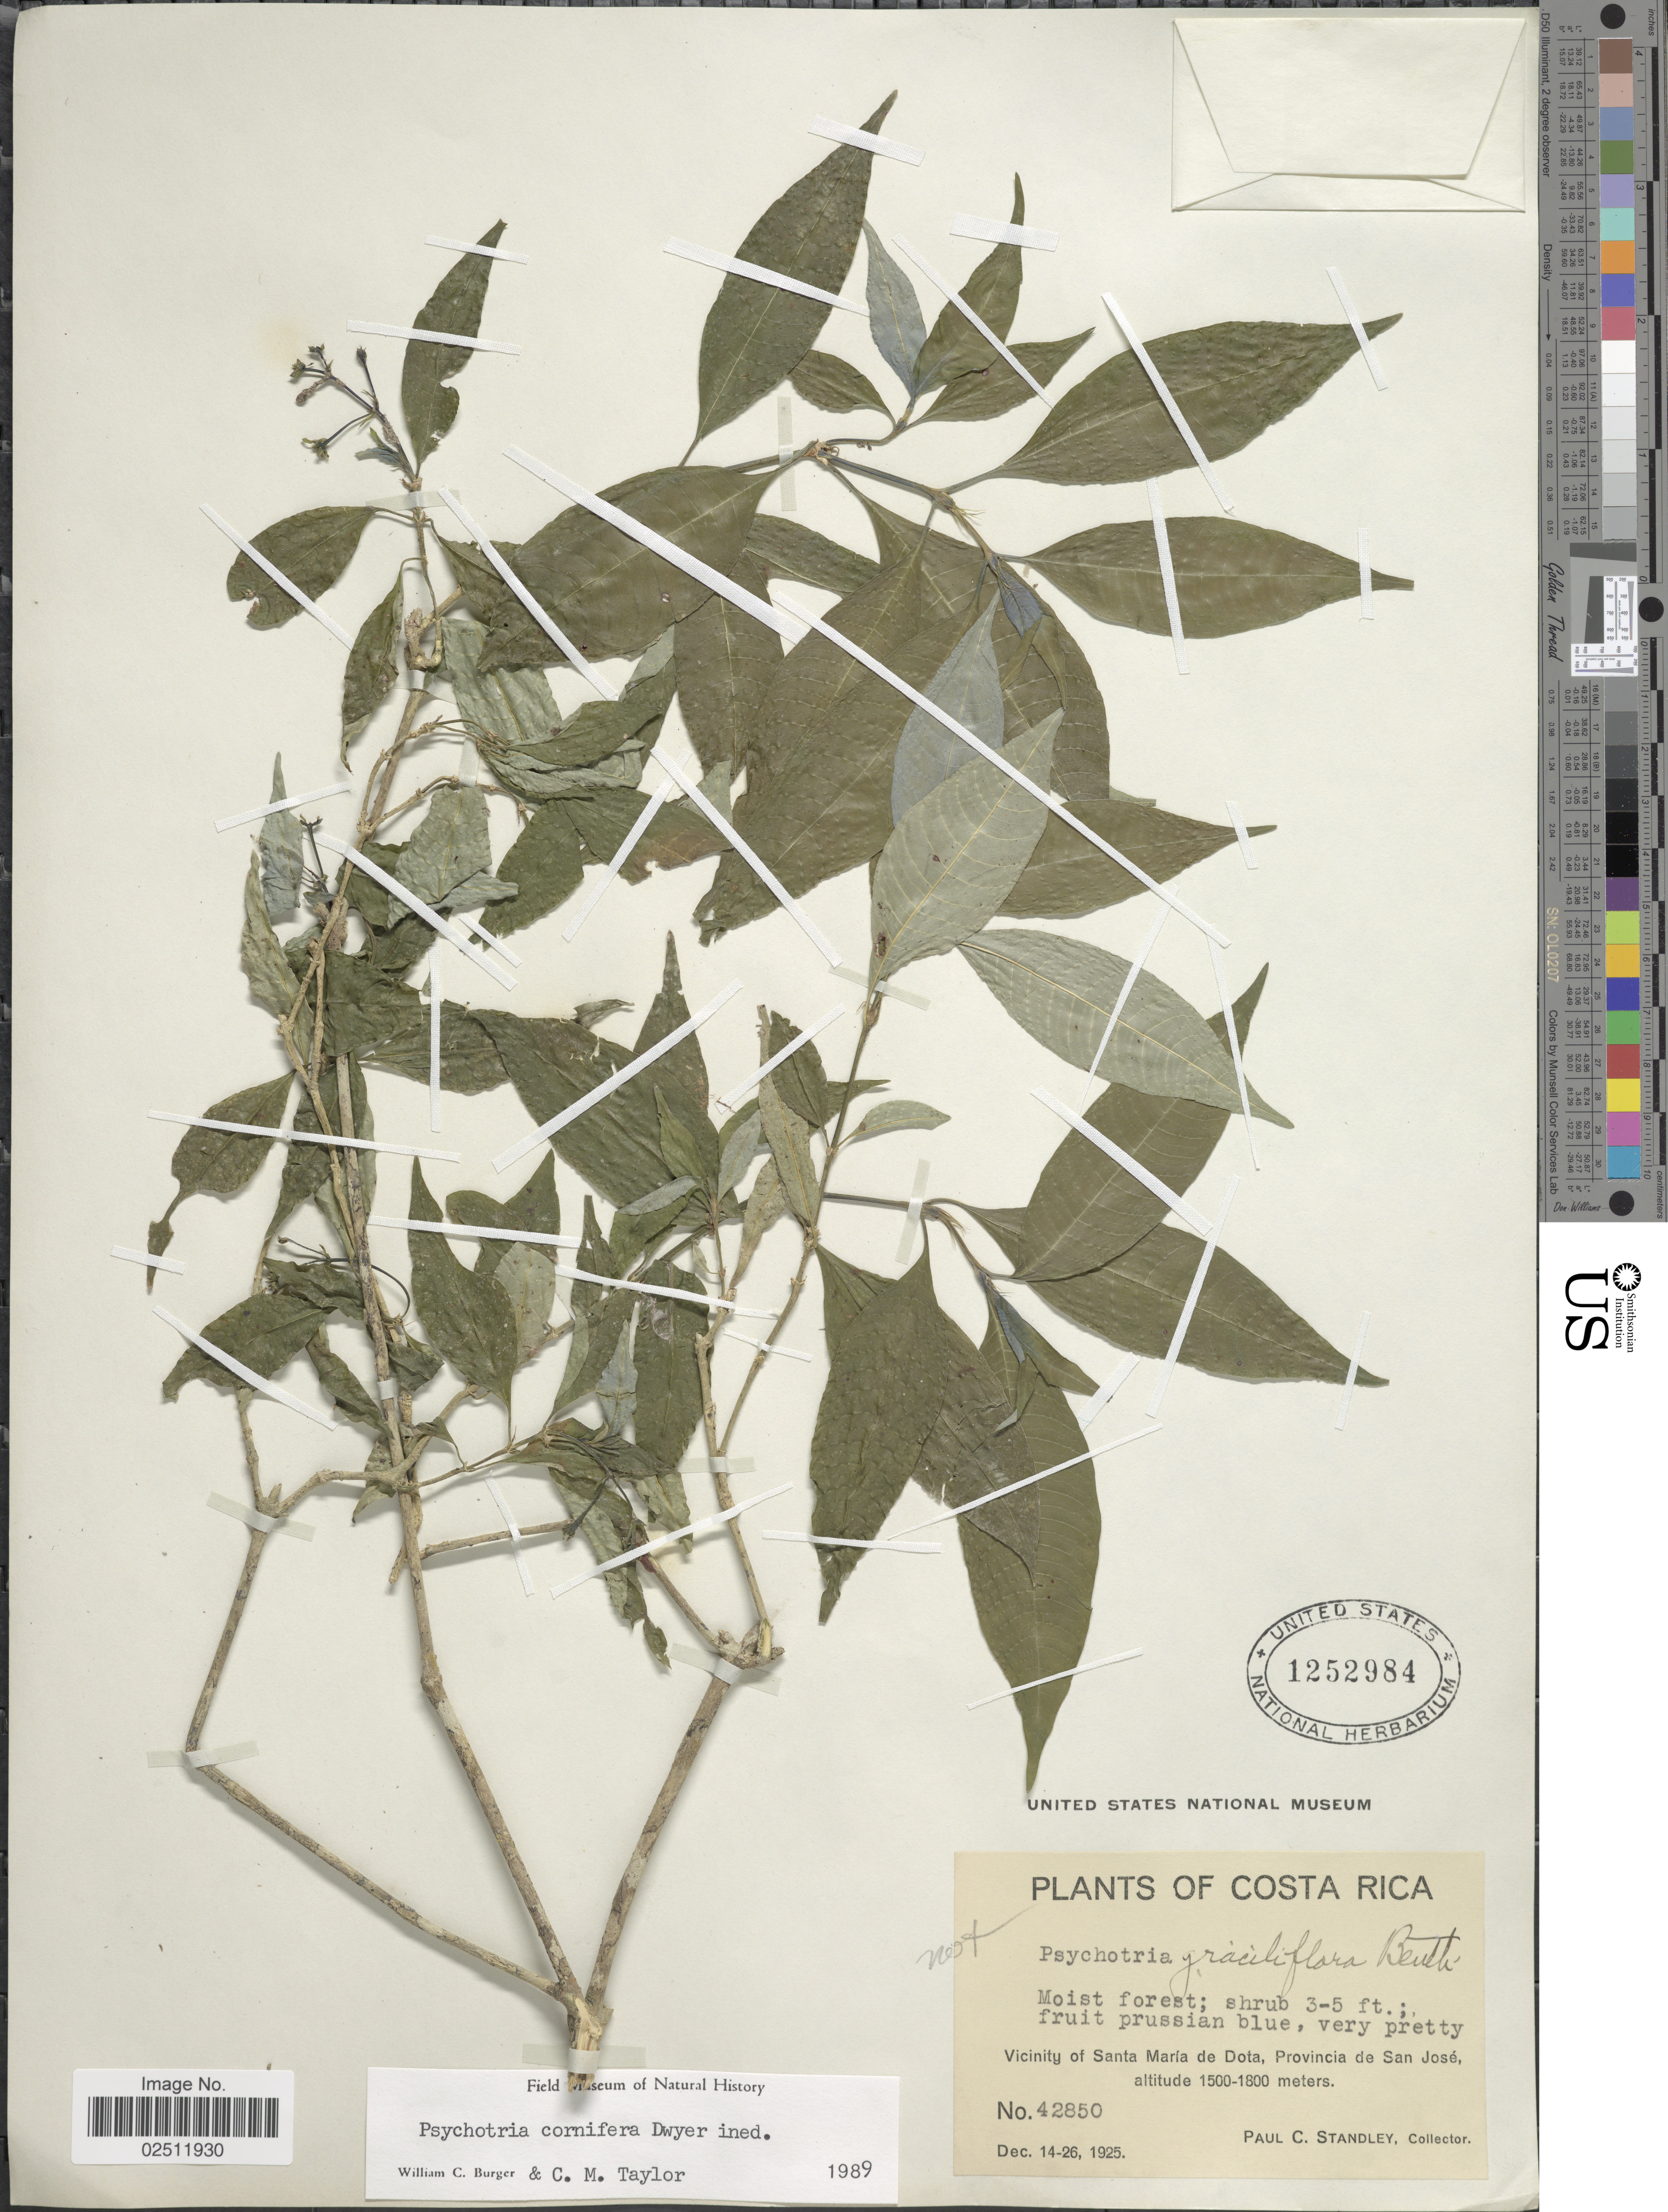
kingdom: Plantae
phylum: Tracheophyta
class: Magnoliopsida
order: Gentianales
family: Rubiaceae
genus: Psychotria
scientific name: Psychotria cornifera Dwyer sp. nov. ined.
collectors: P. C. Standley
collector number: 42850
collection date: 1925-12-14/1925-12-26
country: Costa Rica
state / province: San José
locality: Vicinity of Santa María de Dota.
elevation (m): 1500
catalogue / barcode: US 1252984